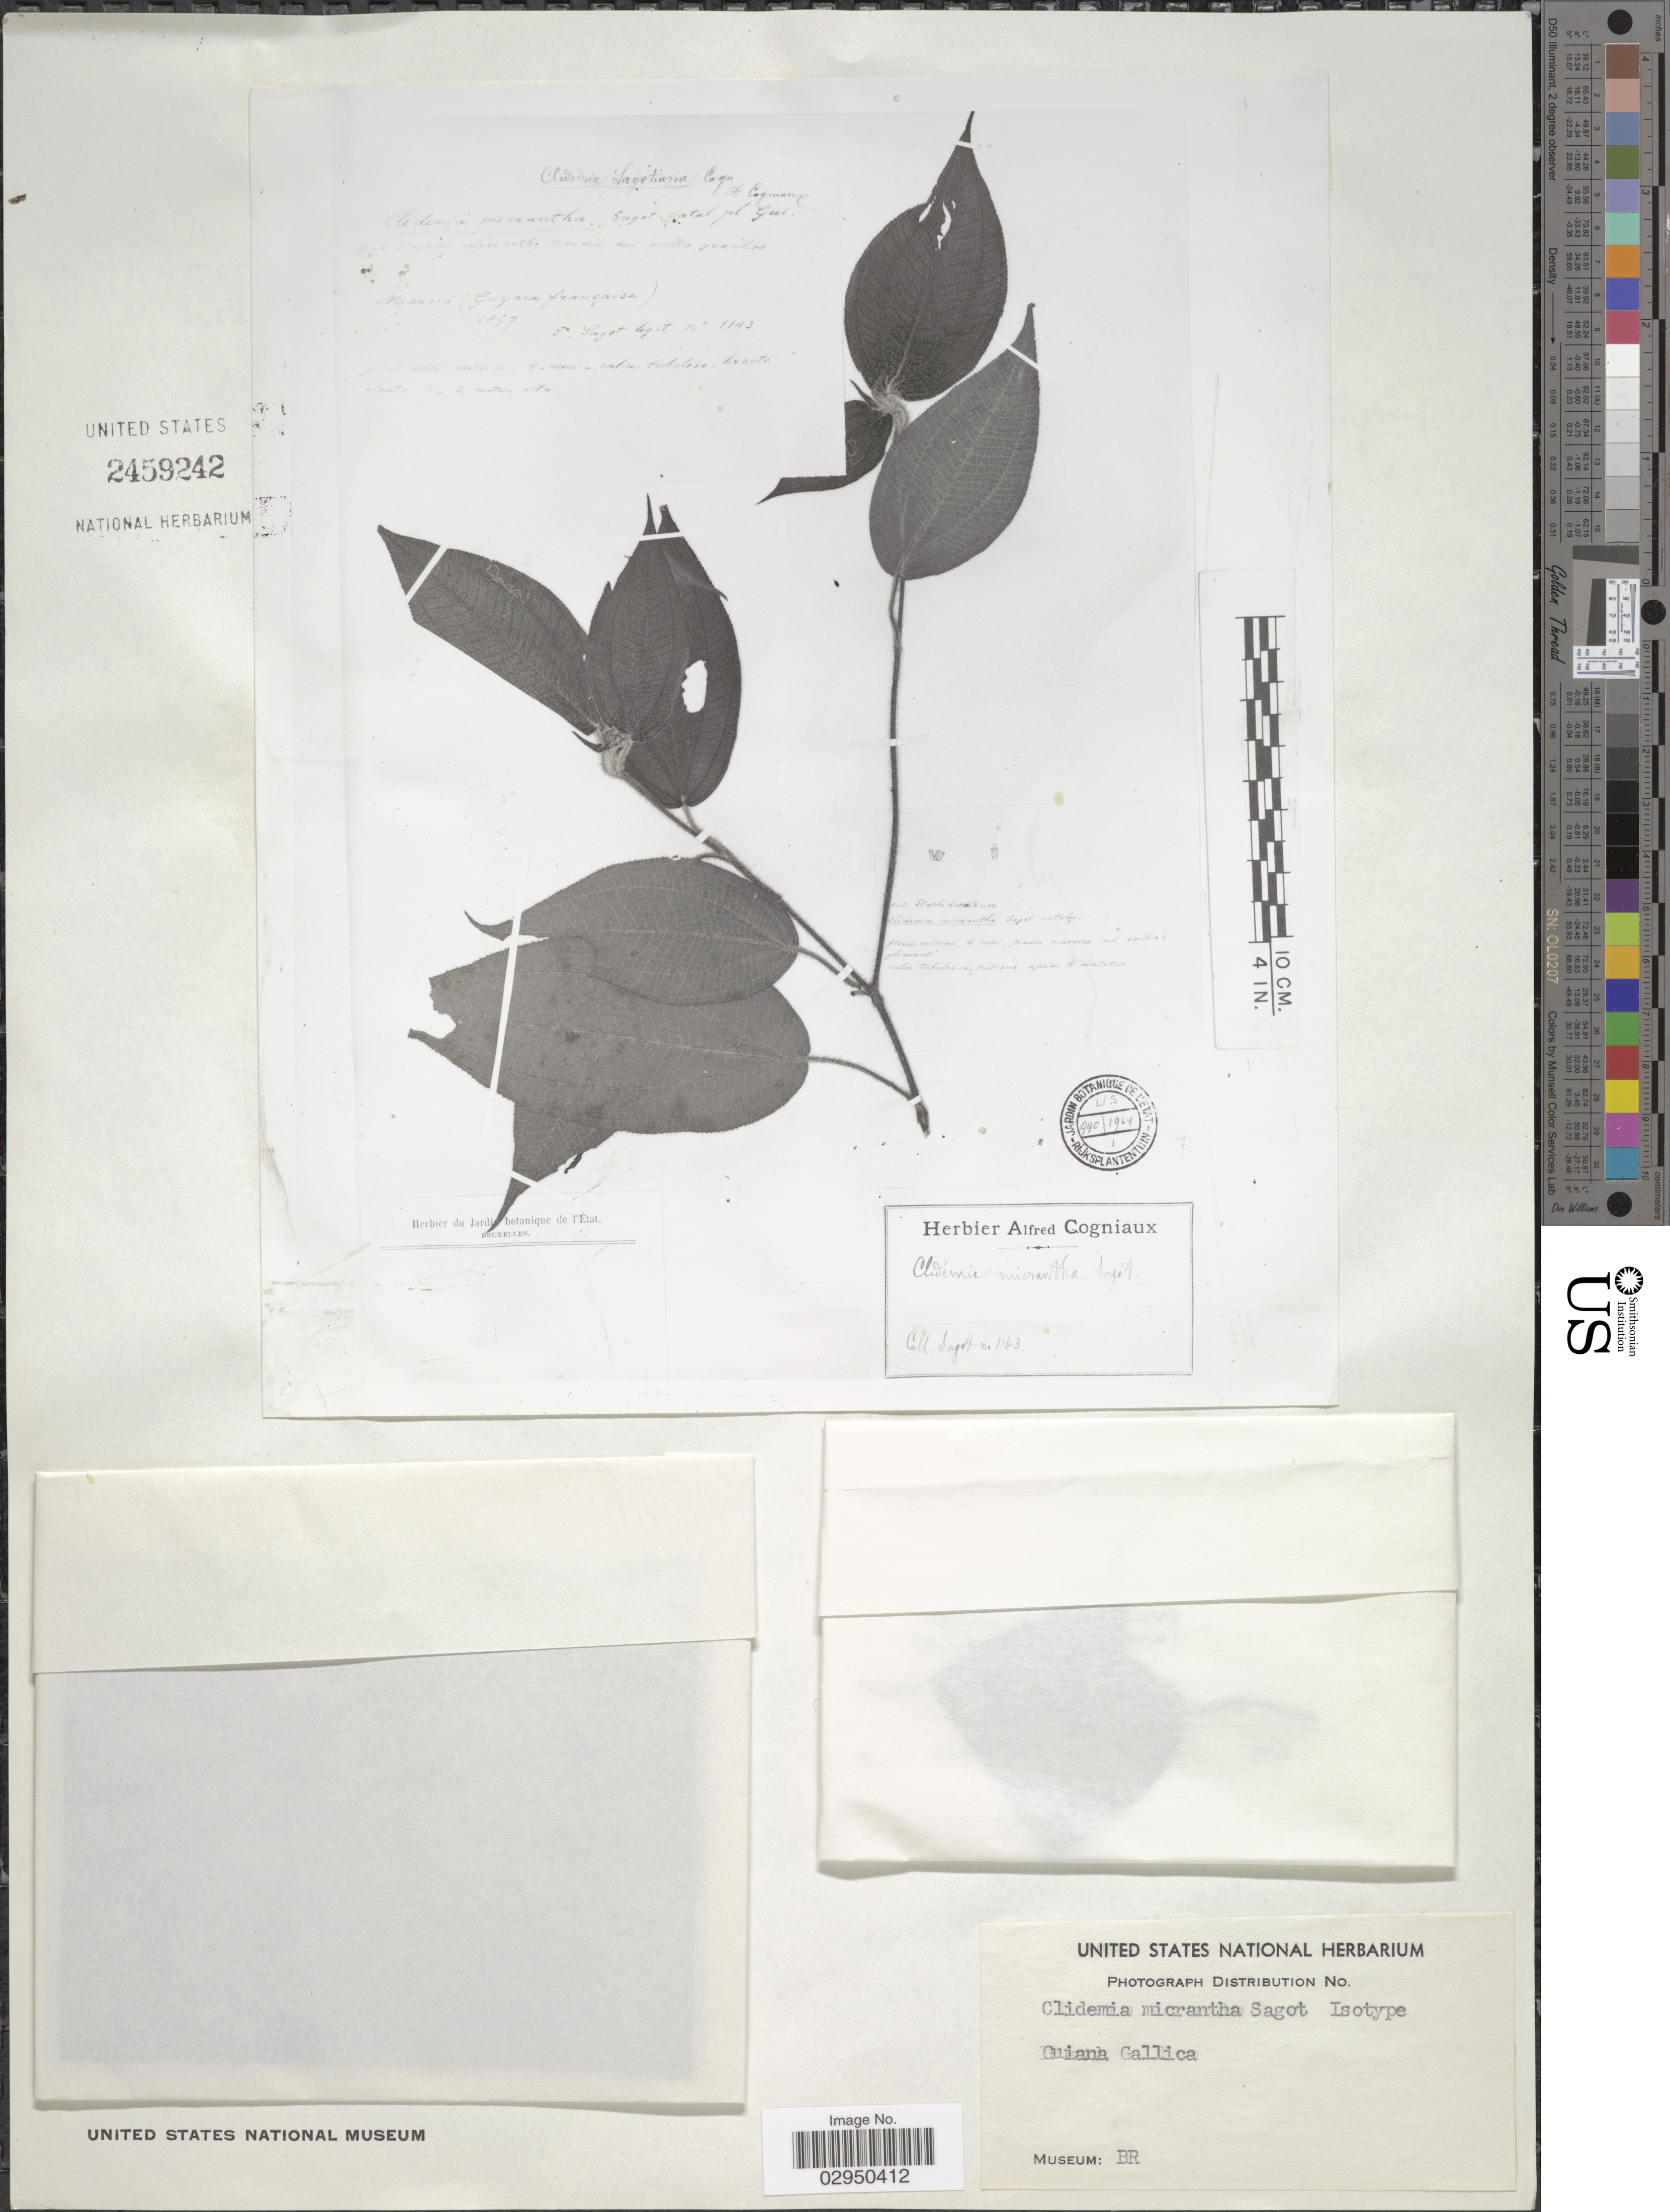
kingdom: Plantae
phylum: Tracheophyta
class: Magnoliopsida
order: Myrtales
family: Melastomataceae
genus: Clidemia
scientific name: Clidemia micrantha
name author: Sagot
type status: Type Collection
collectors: P. A. Sagot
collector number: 1143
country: French Guiana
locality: Guiana Gallica. Maroni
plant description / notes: Photograph and fragmentary material of type specimen ex herb. BR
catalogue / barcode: US 2459242